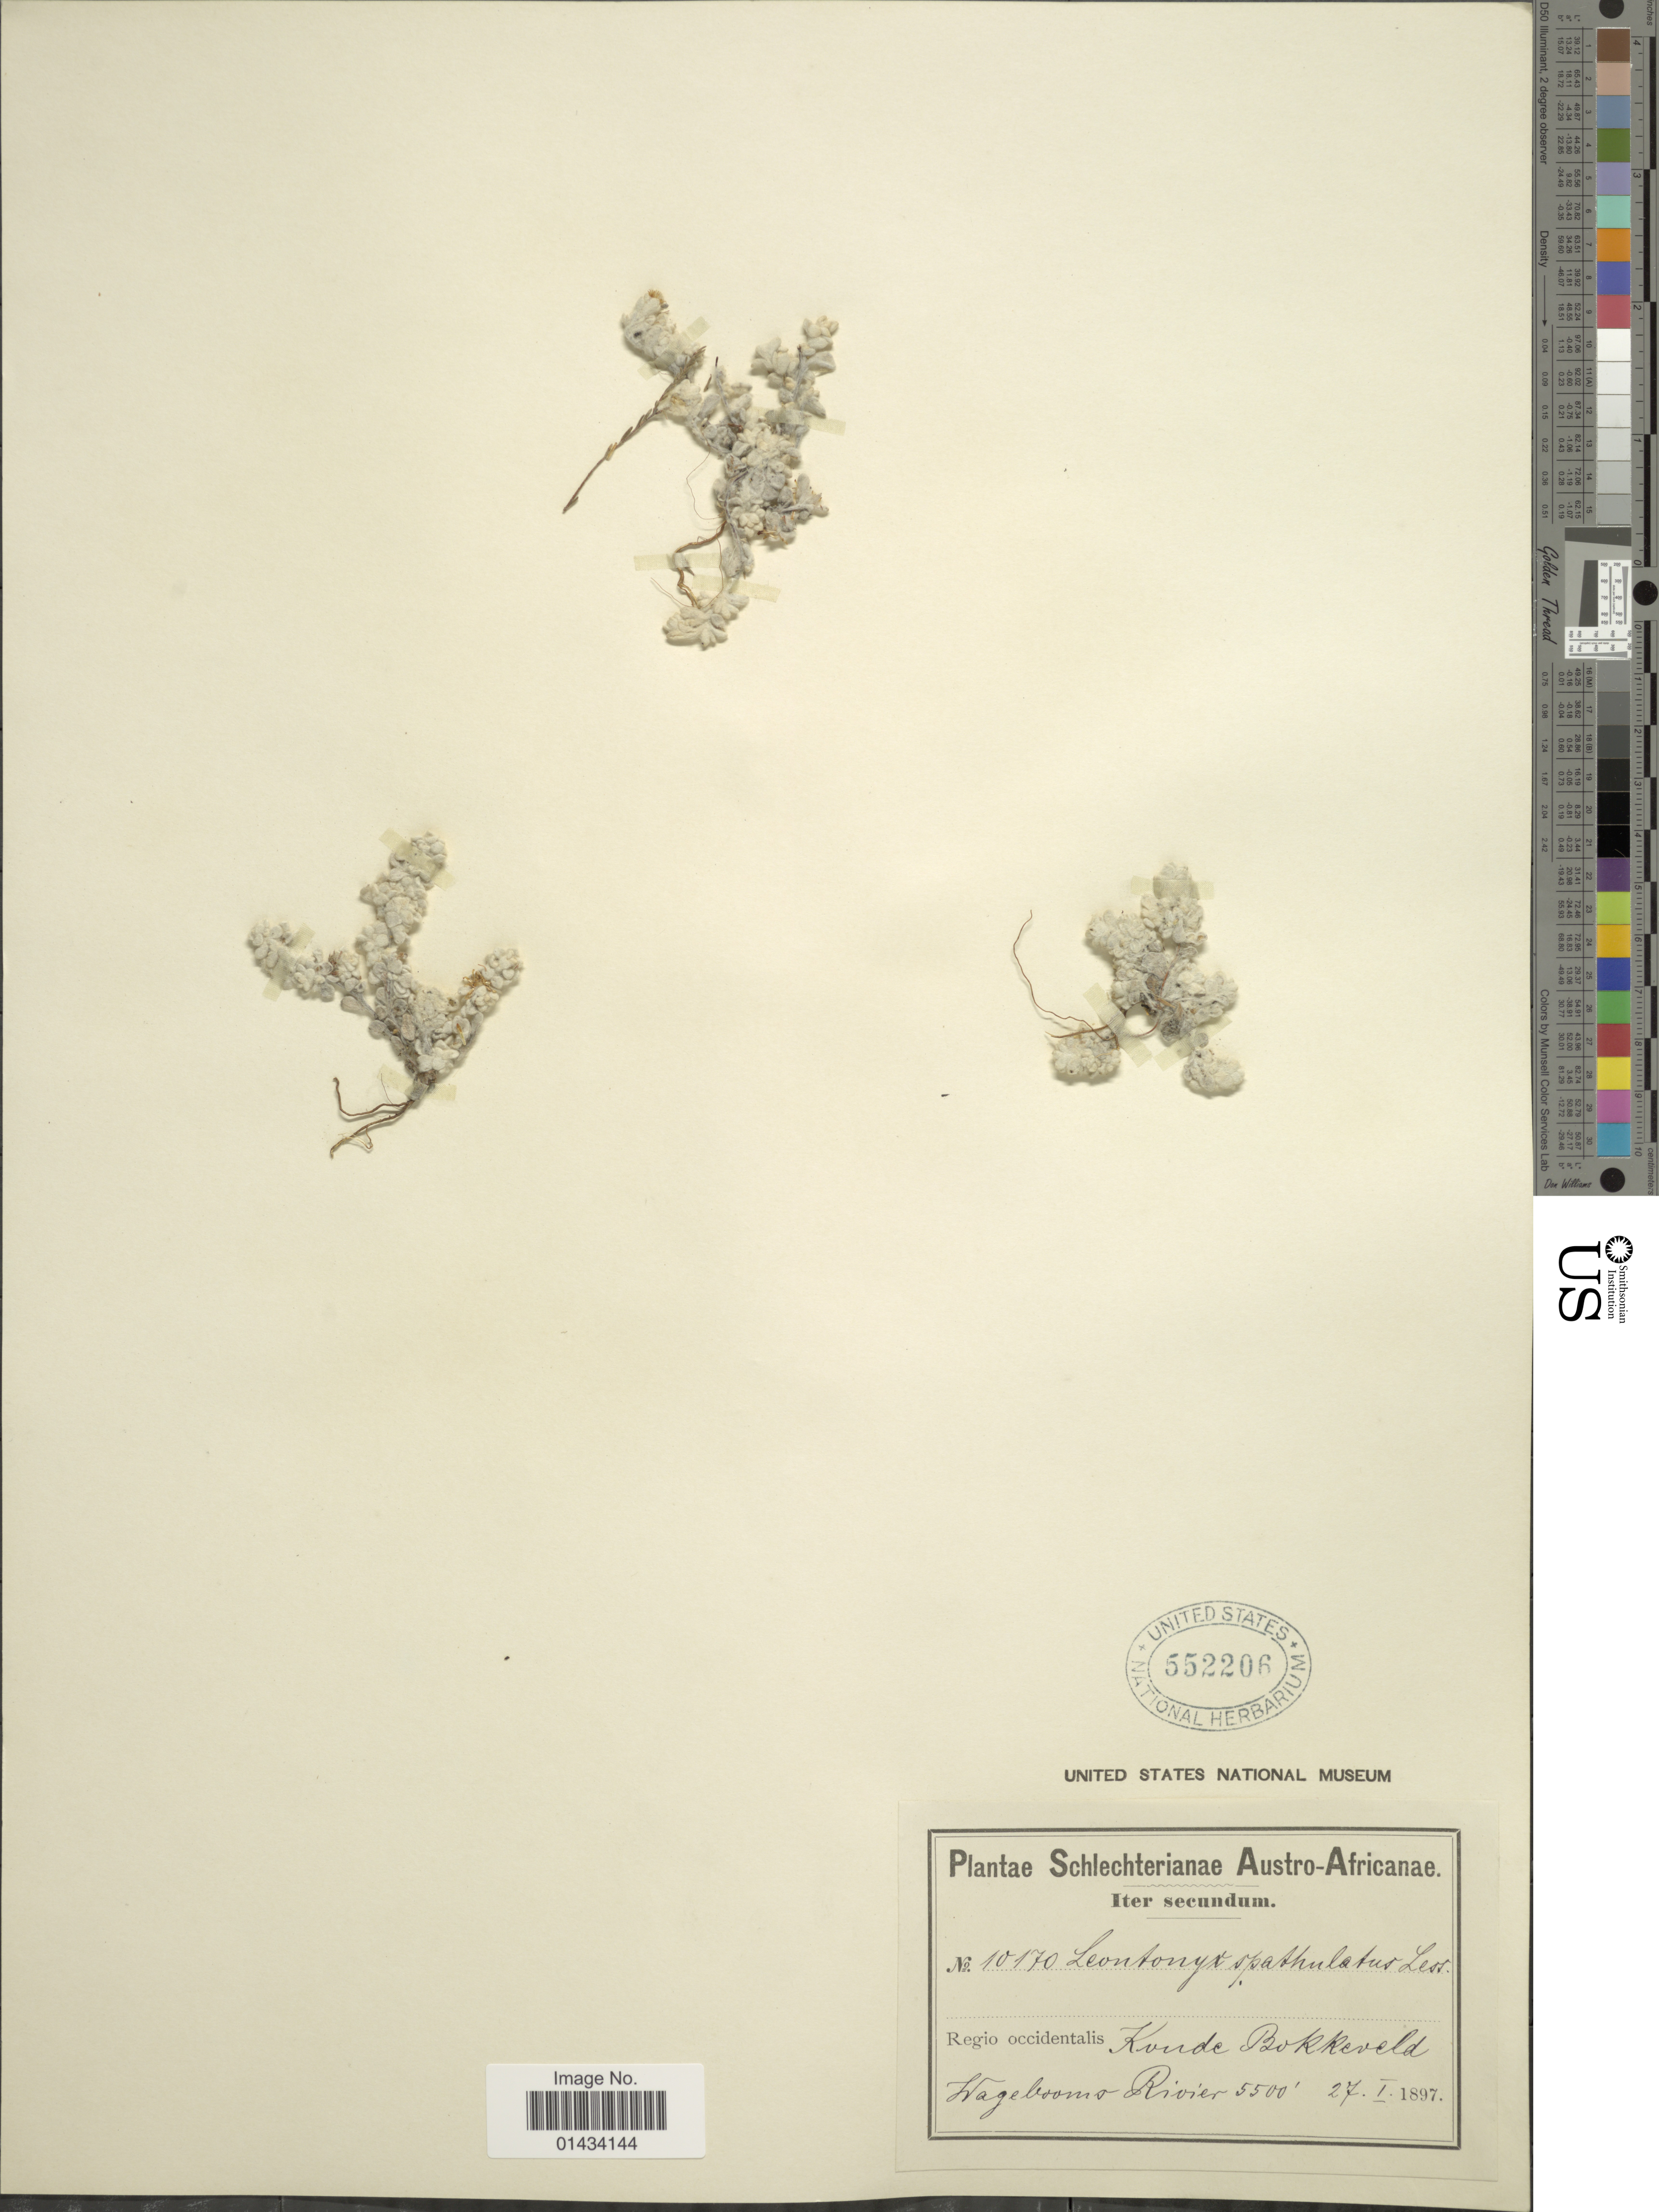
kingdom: Plantae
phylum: Tracheophyta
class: Magnoliopsida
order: Asterales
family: Asteraceae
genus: Leontonyx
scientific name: Leontonyx spathulatus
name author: Less. ex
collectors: Schlechter, --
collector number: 10170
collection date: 1897-01-27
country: South Africa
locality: Austro-Africanae, Regio occidentalis, Koue Bokkeveld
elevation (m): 1676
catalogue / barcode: US 552206